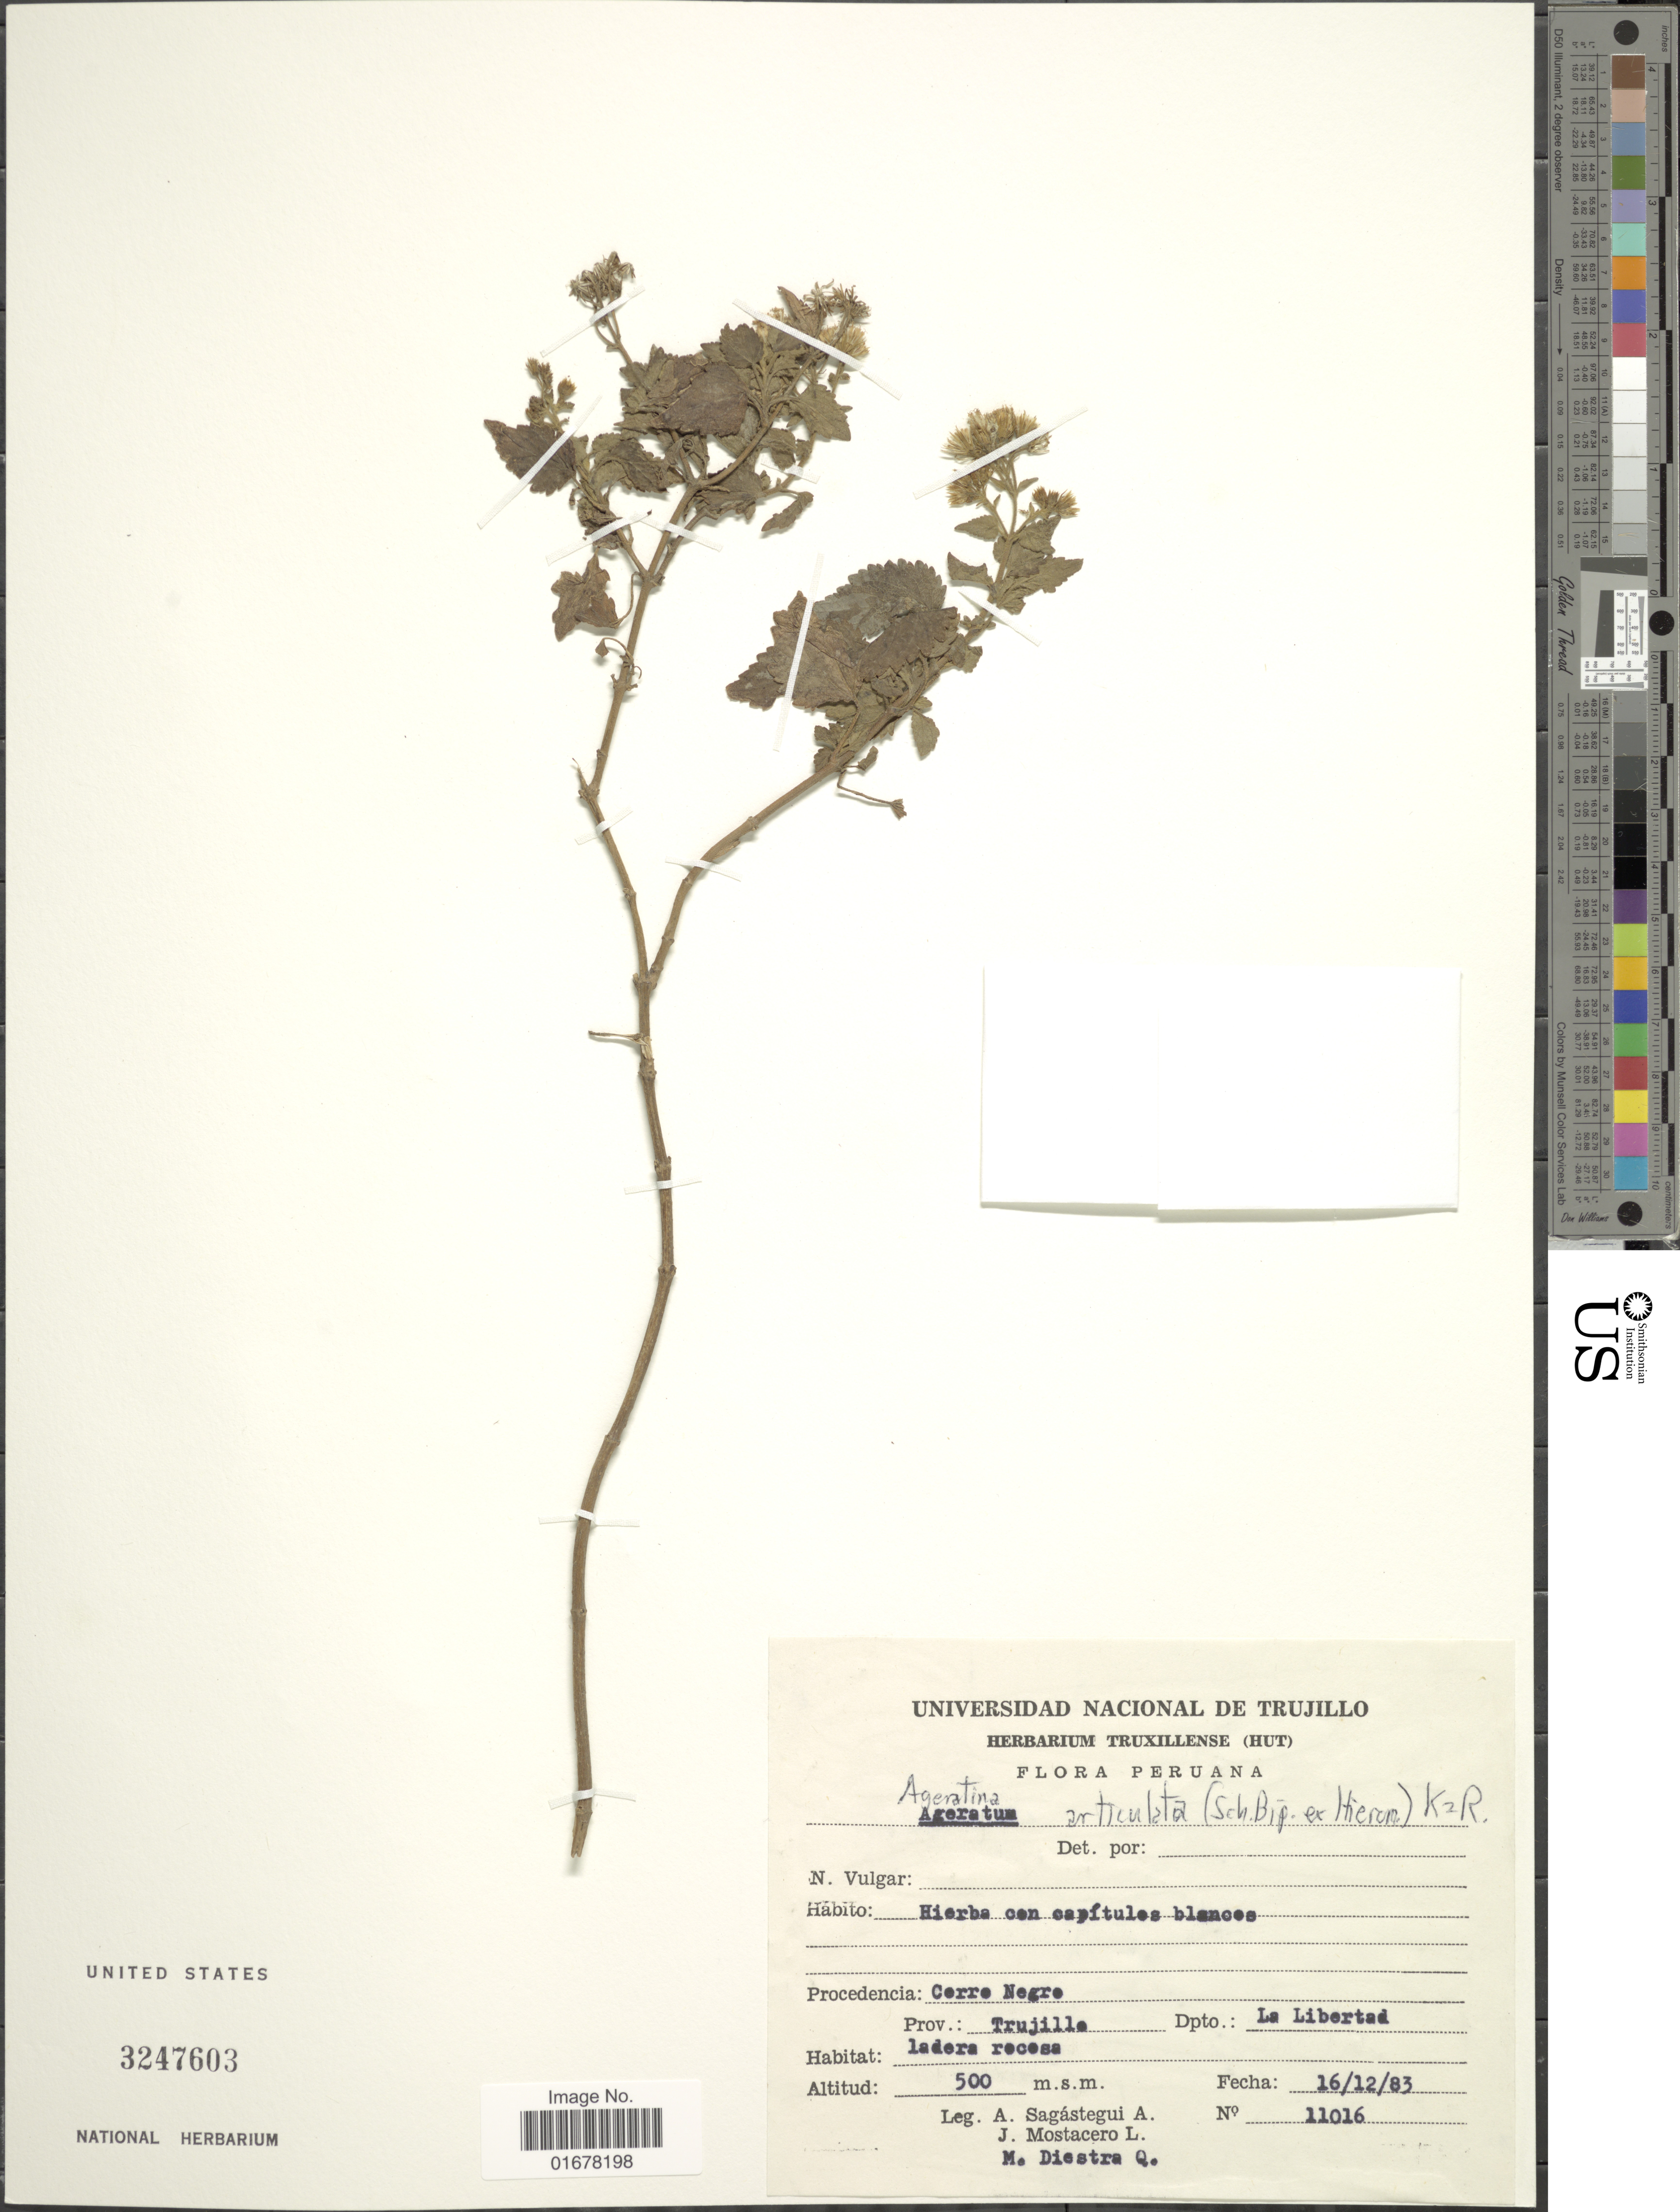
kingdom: Plantae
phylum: Tracheophyta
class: Magnoliopsida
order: Asterales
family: Asteraceae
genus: Ageratina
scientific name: Ageratina articulata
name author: (Sch. Bip. ex Hieron.) R.M. King & H. Rob.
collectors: A. Sagástegui A., J. Mostacero L. & M. Diestra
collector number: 11016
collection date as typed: Transcribed d/m/y: 16/12/83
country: Peru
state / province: La Libertad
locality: Procedencia: Cerro Negre, Prov.: Trujillo, Dpto.: La Libertad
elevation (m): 500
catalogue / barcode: US 3247603